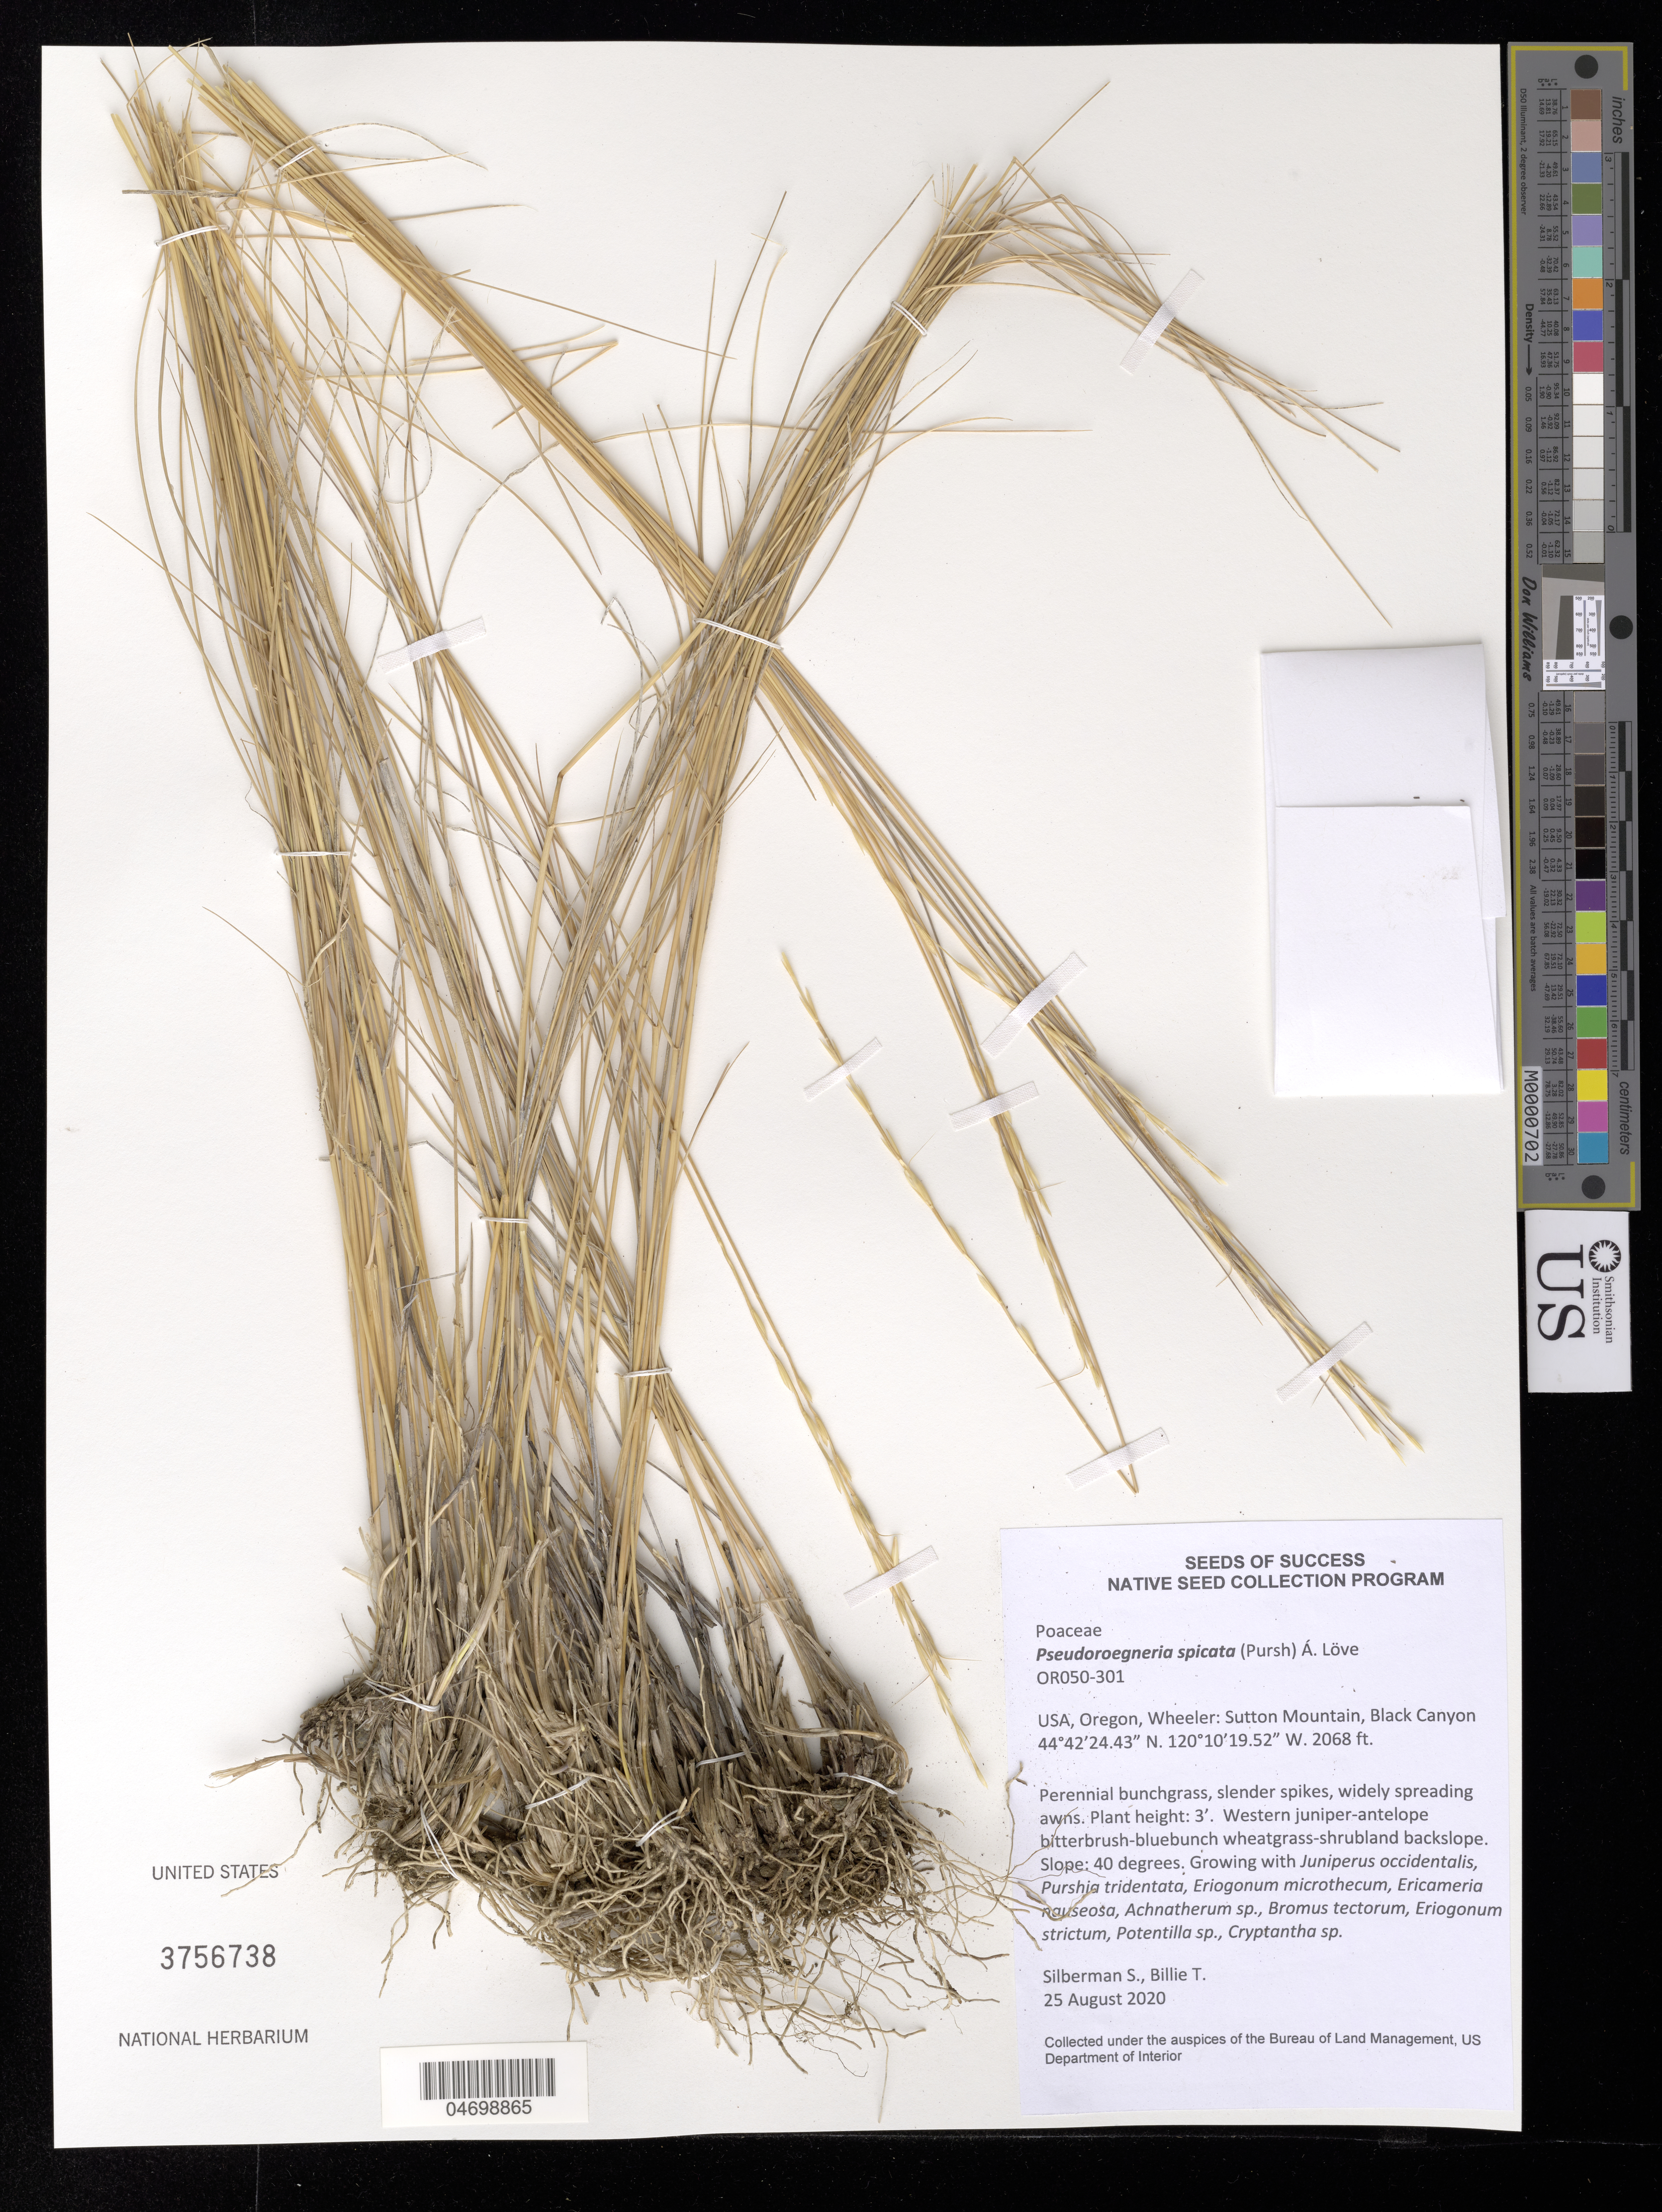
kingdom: Plantae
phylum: Tracheophyta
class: Liliopsida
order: Poales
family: Poaceae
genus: Pseudoroegneria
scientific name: Pseudoroegneria spicata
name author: (Pursh) Á. Löve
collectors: S. Silberman & T. Billie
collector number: OR050-301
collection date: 2020-08-25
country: United States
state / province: Oregon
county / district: Wheeler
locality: Sutton Mtn, Black Canyon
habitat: Western juniper-antelope bitterbrush-bluebunch wheatgrass-shrubland backslope. With Bromus tectorum, Potentilla sp., Cryptantha sp.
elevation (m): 630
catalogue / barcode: US 3756738